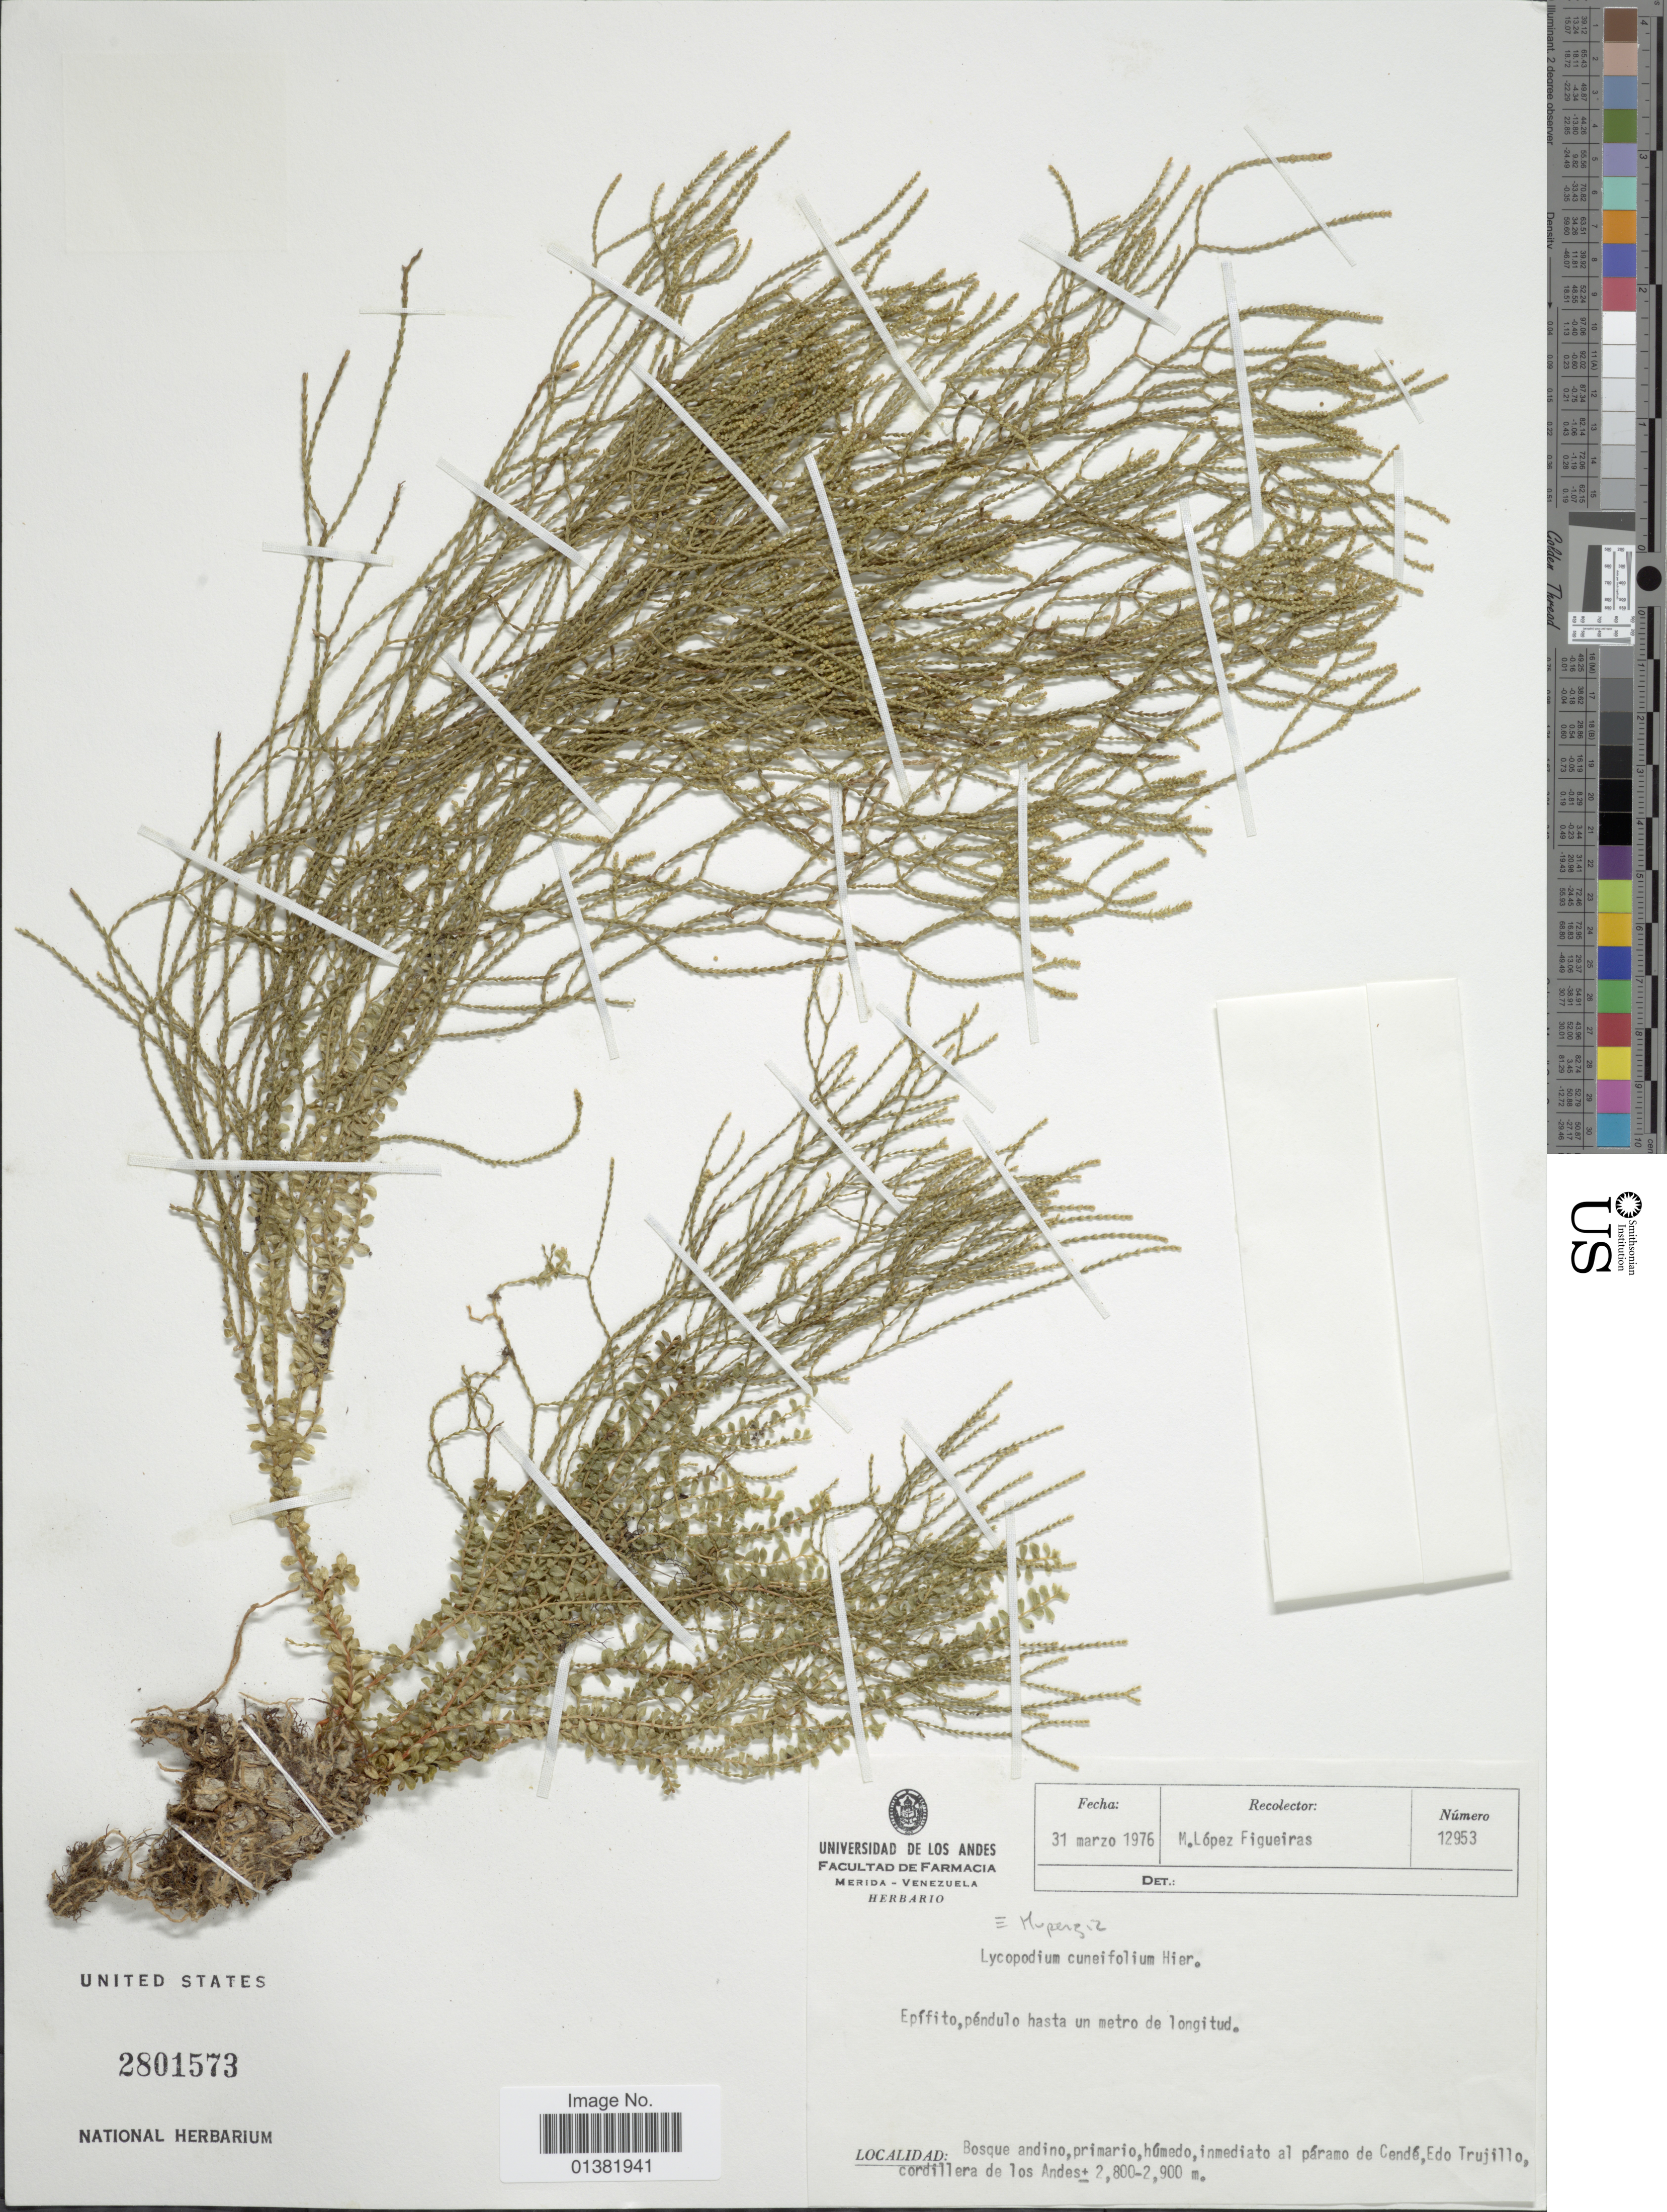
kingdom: Plantae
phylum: Tracheophyta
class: Lycopodiopsida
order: Lycopodiales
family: Lycopodiaceae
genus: Phlegmariurus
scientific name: Phlegmariurus cuneifolius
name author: (Hieron.) B. Øllg.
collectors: M. López Figueiras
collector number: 12953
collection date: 1976-03-31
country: Venezuela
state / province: Trujillo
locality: Bosque andino, primario, húmedo, inmediato al páramo de Cendé, cordillera de los Andes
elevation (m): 2800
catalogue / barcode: US 2801573